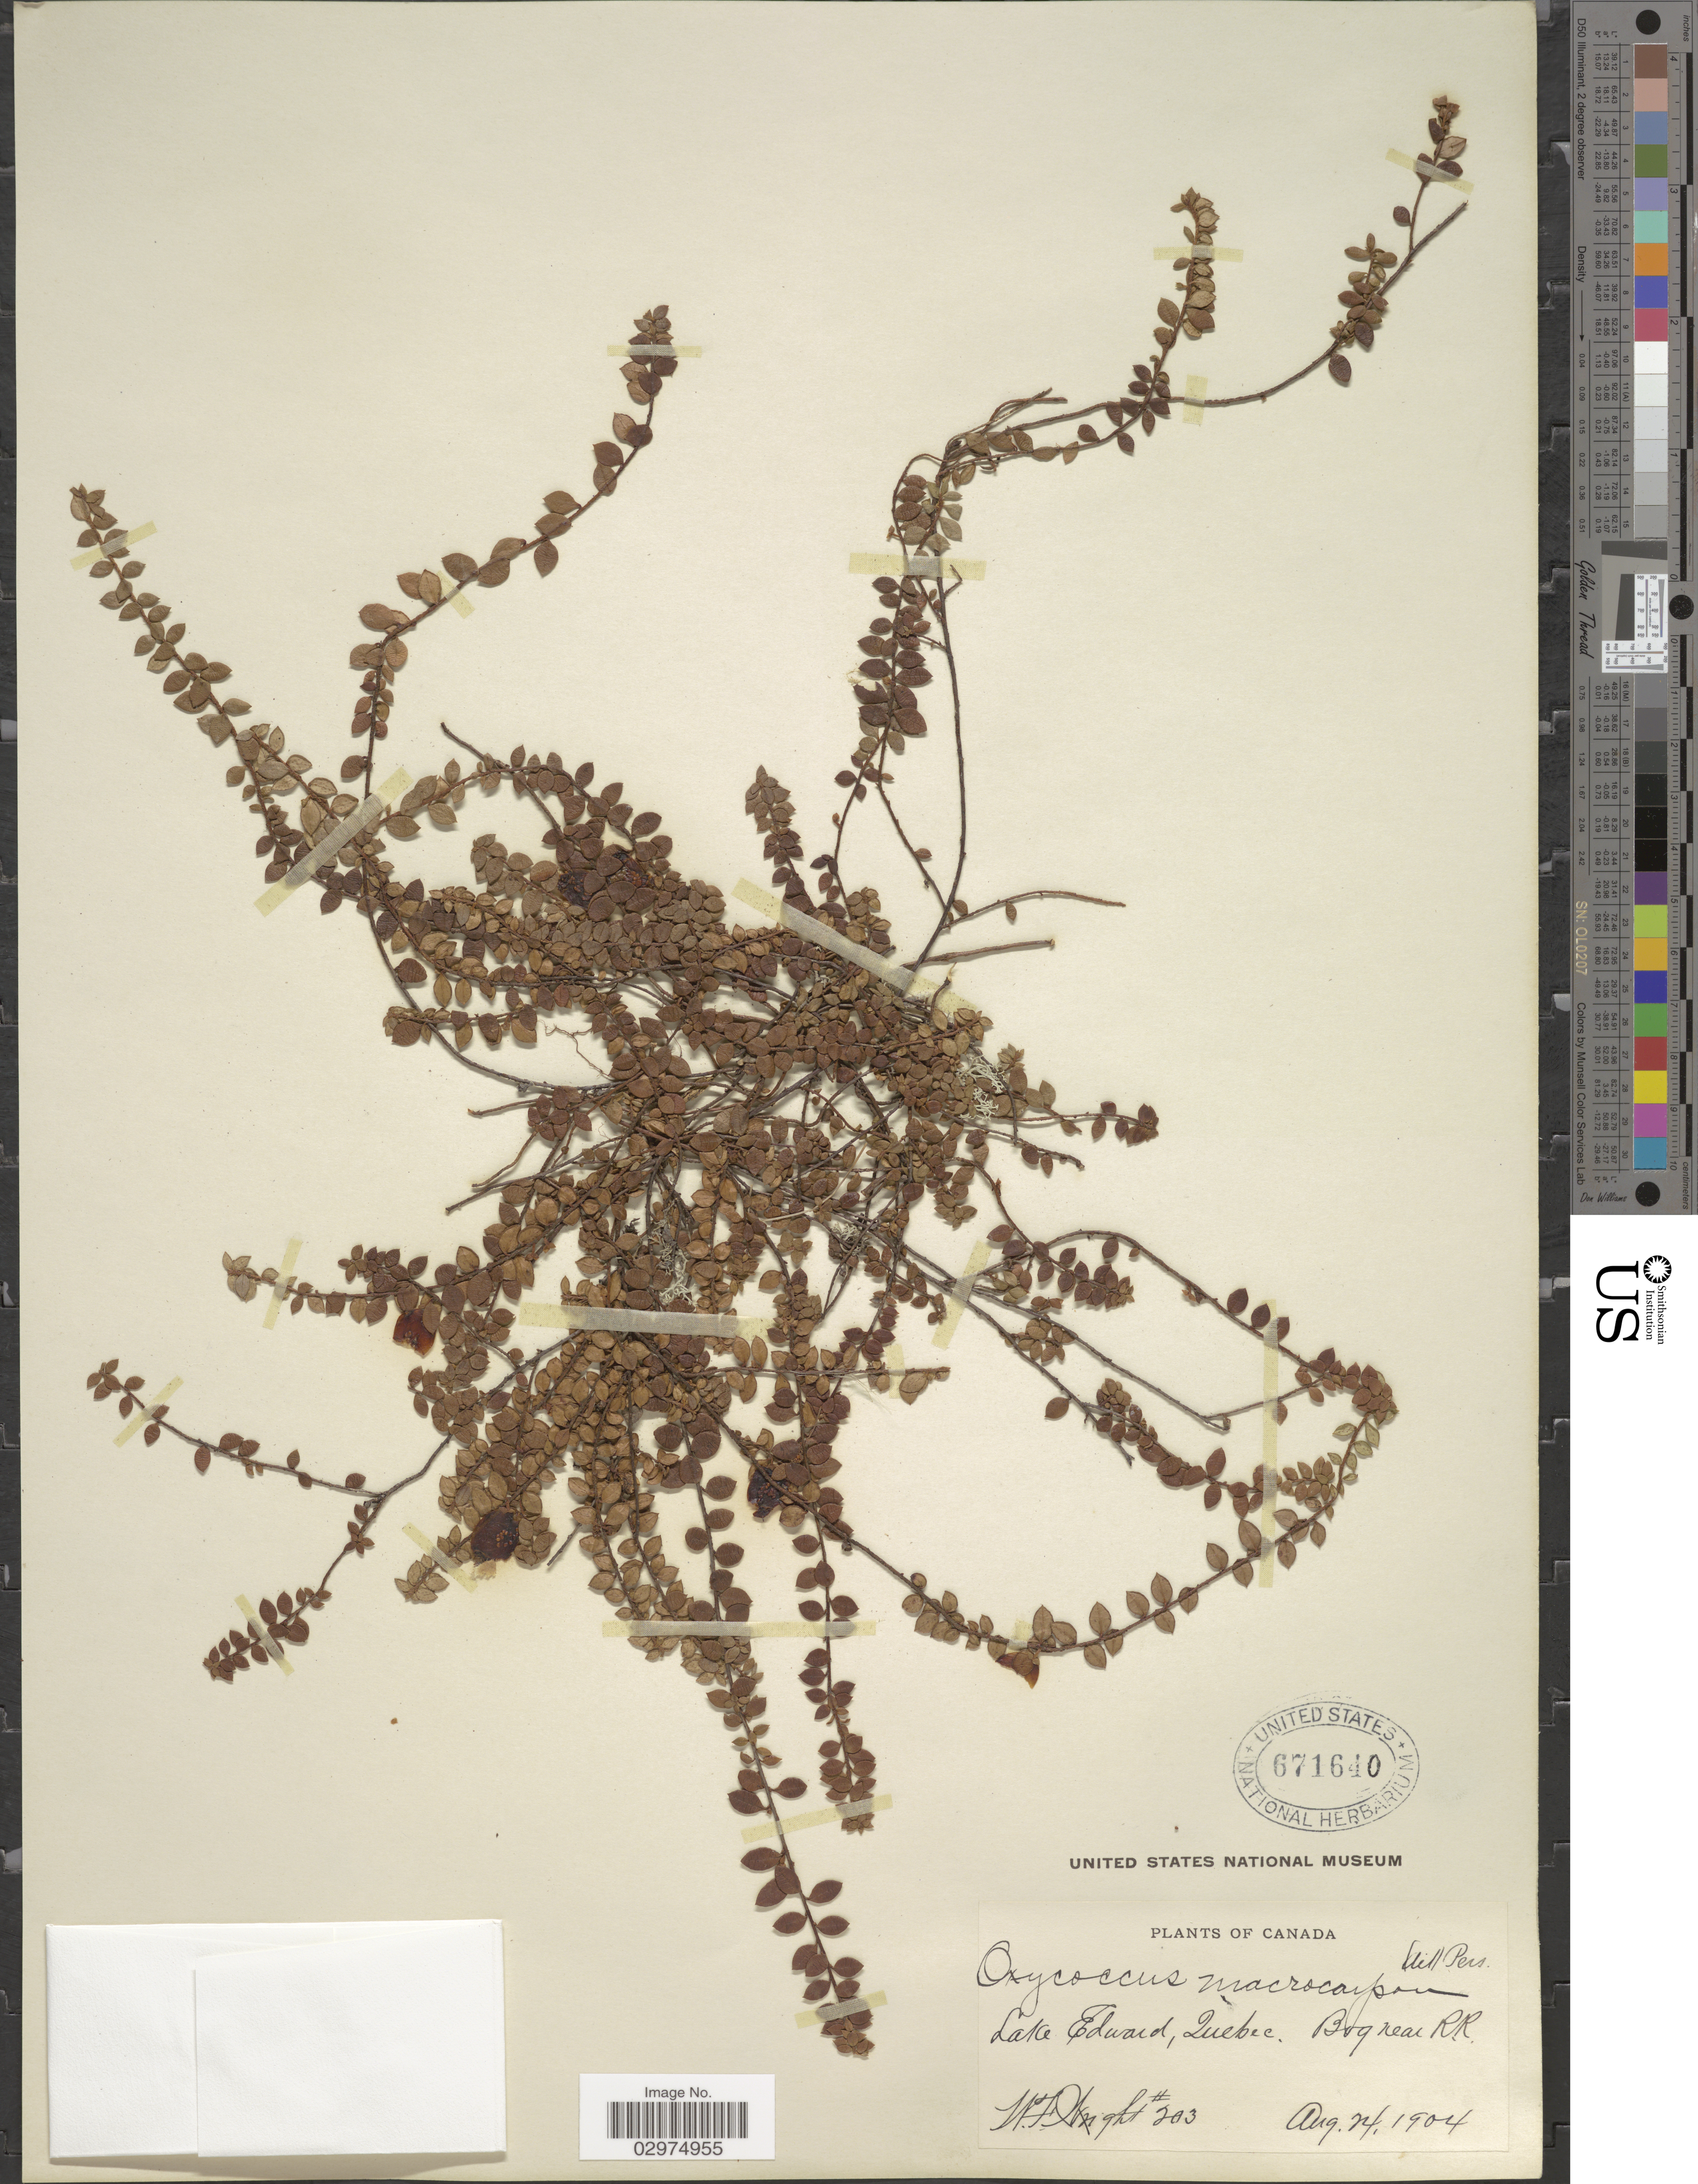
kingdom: Plantae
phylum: Tracheophyta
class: Magnoliopsida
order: Ericales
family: Ericaceae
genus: Gaultheria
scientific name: Gaultheria hispidula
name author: (L.) Muhl. ex Bigelow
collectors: W. F. Wright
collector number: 203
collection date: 1904-08-24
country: Canada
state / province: Quebec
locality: Lake Eduard. Bog near R.R.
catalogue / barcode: US 671640